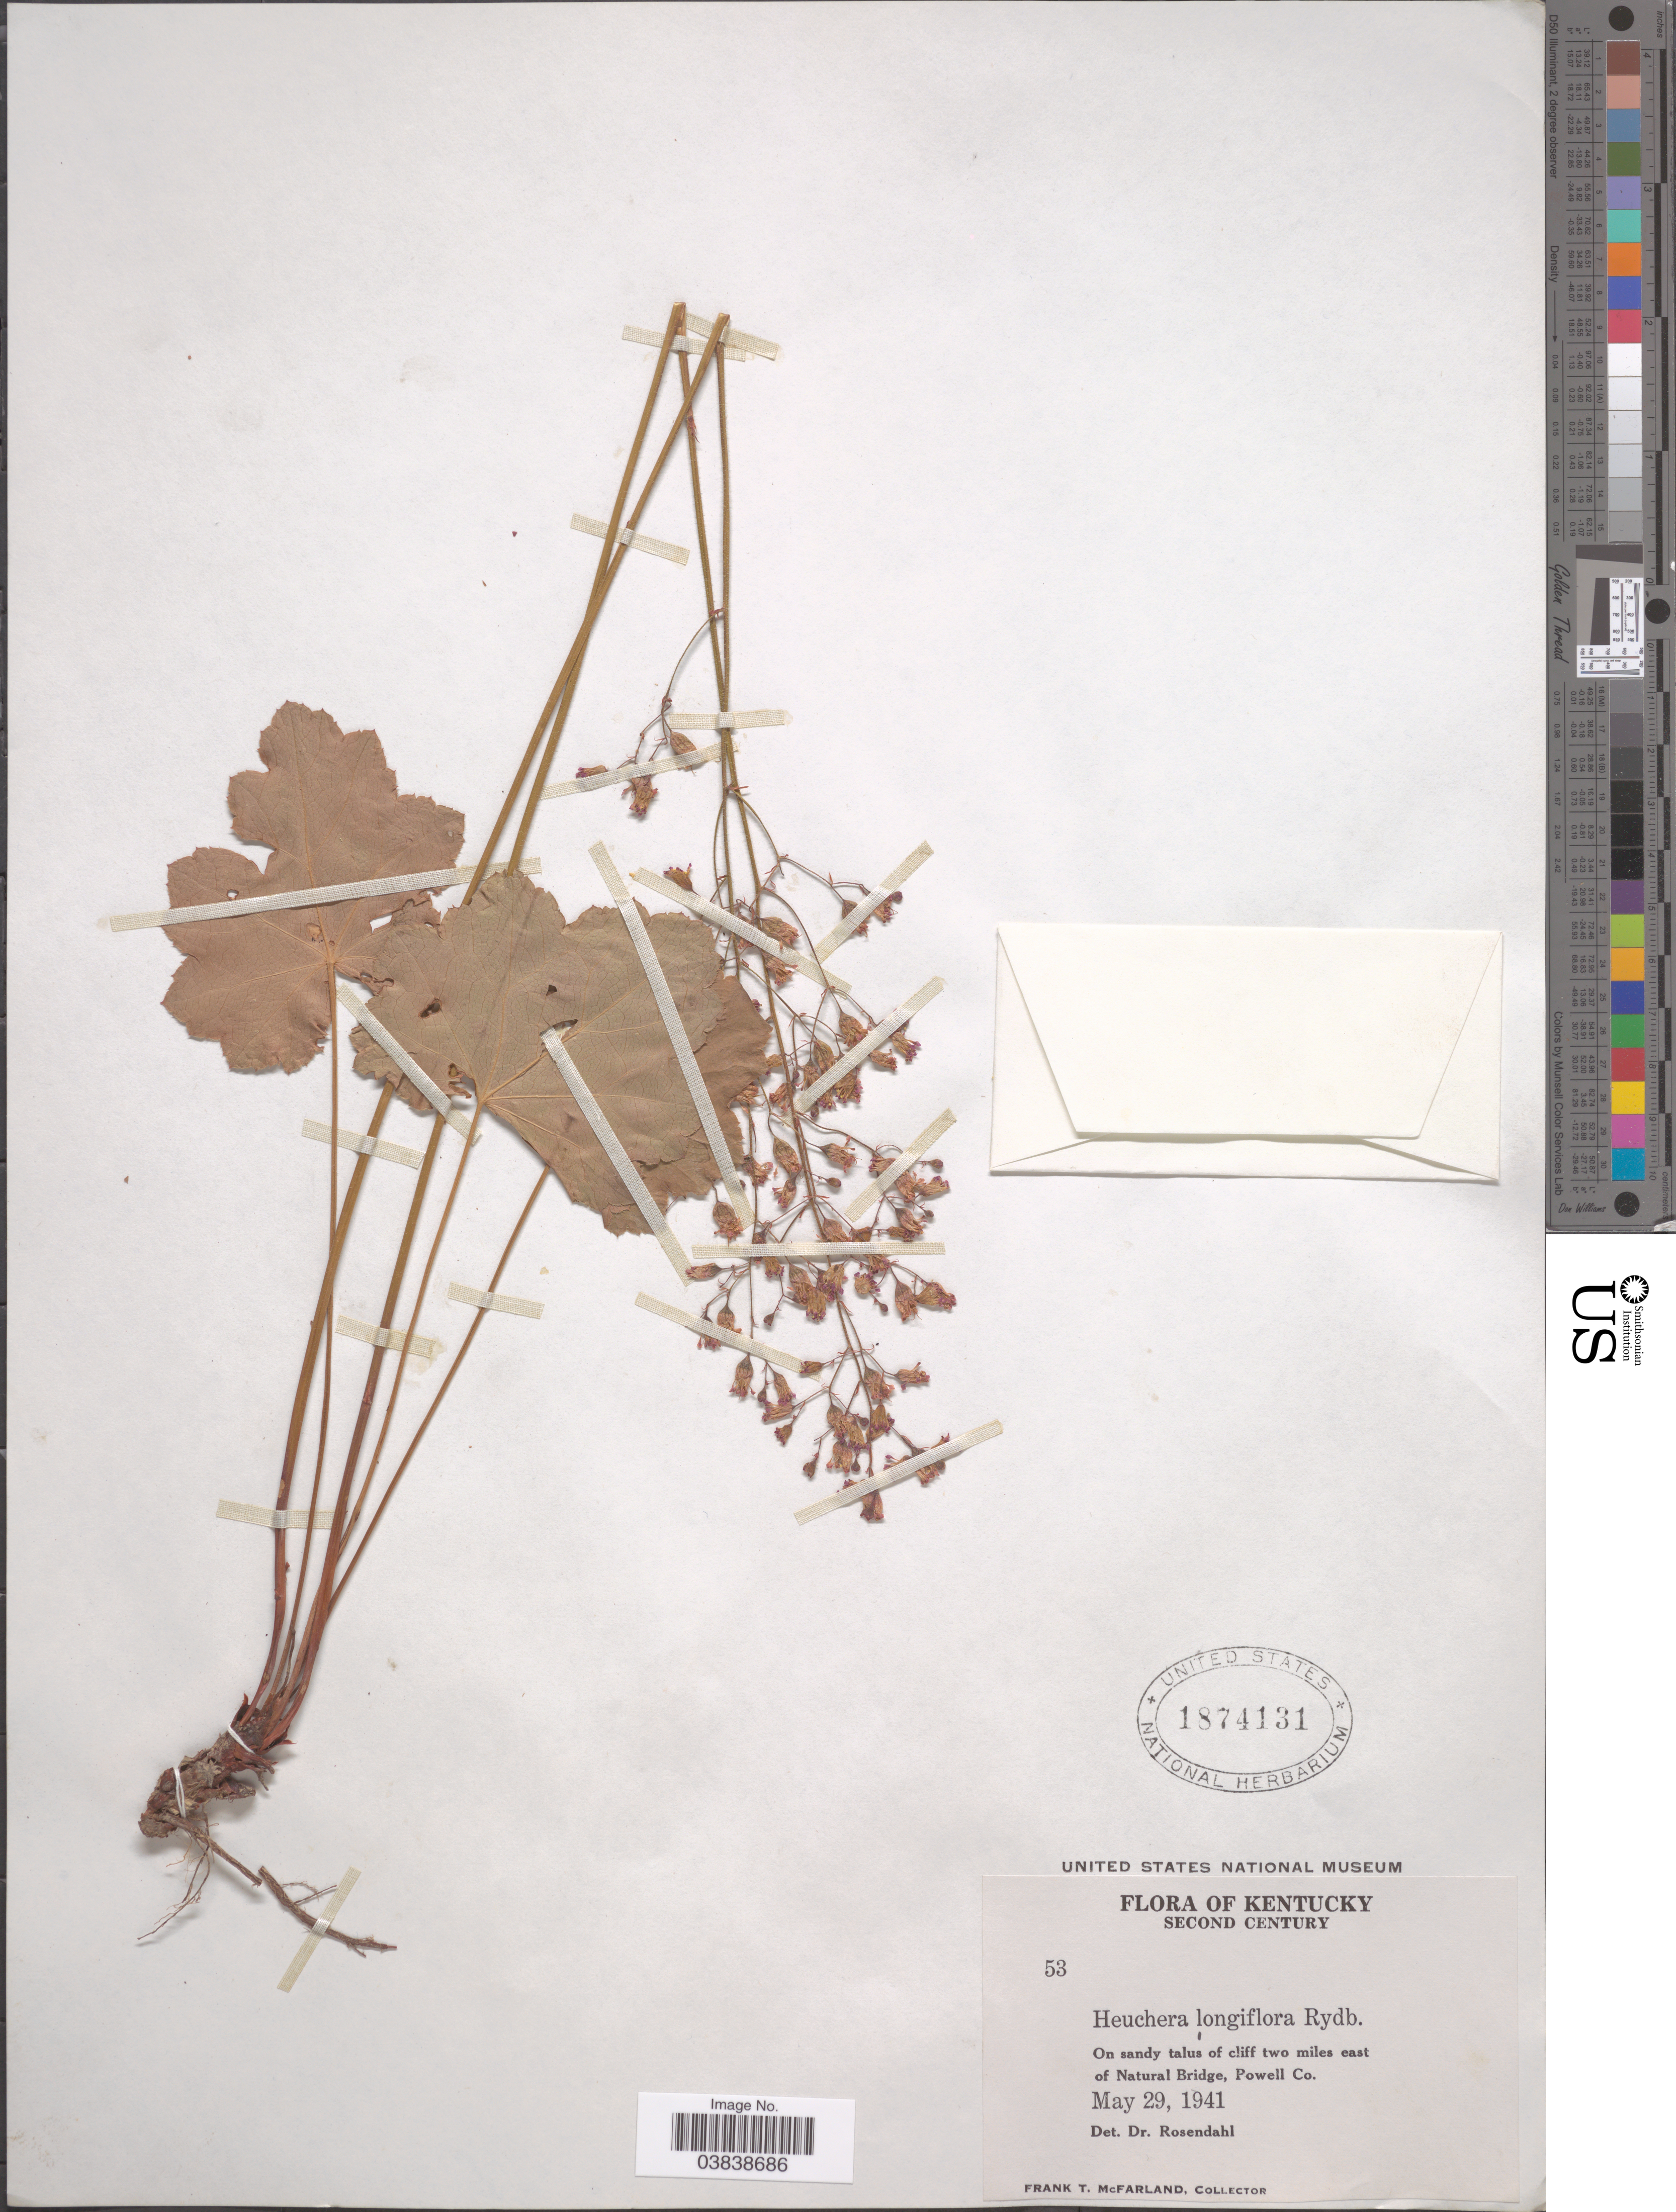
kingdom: Plantae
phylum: Tracheophyta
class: Magnoliopsida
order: Saxifragales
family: Saxifragaceae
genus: Heuchera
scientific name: Heuchera longiflora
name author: Rydb.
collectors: F. McFarland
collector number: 53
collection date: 1941-05-29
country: United States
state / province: Kentucky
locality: Two miles east of Natural Bridge, Powell Co.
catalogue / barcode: US 1874131